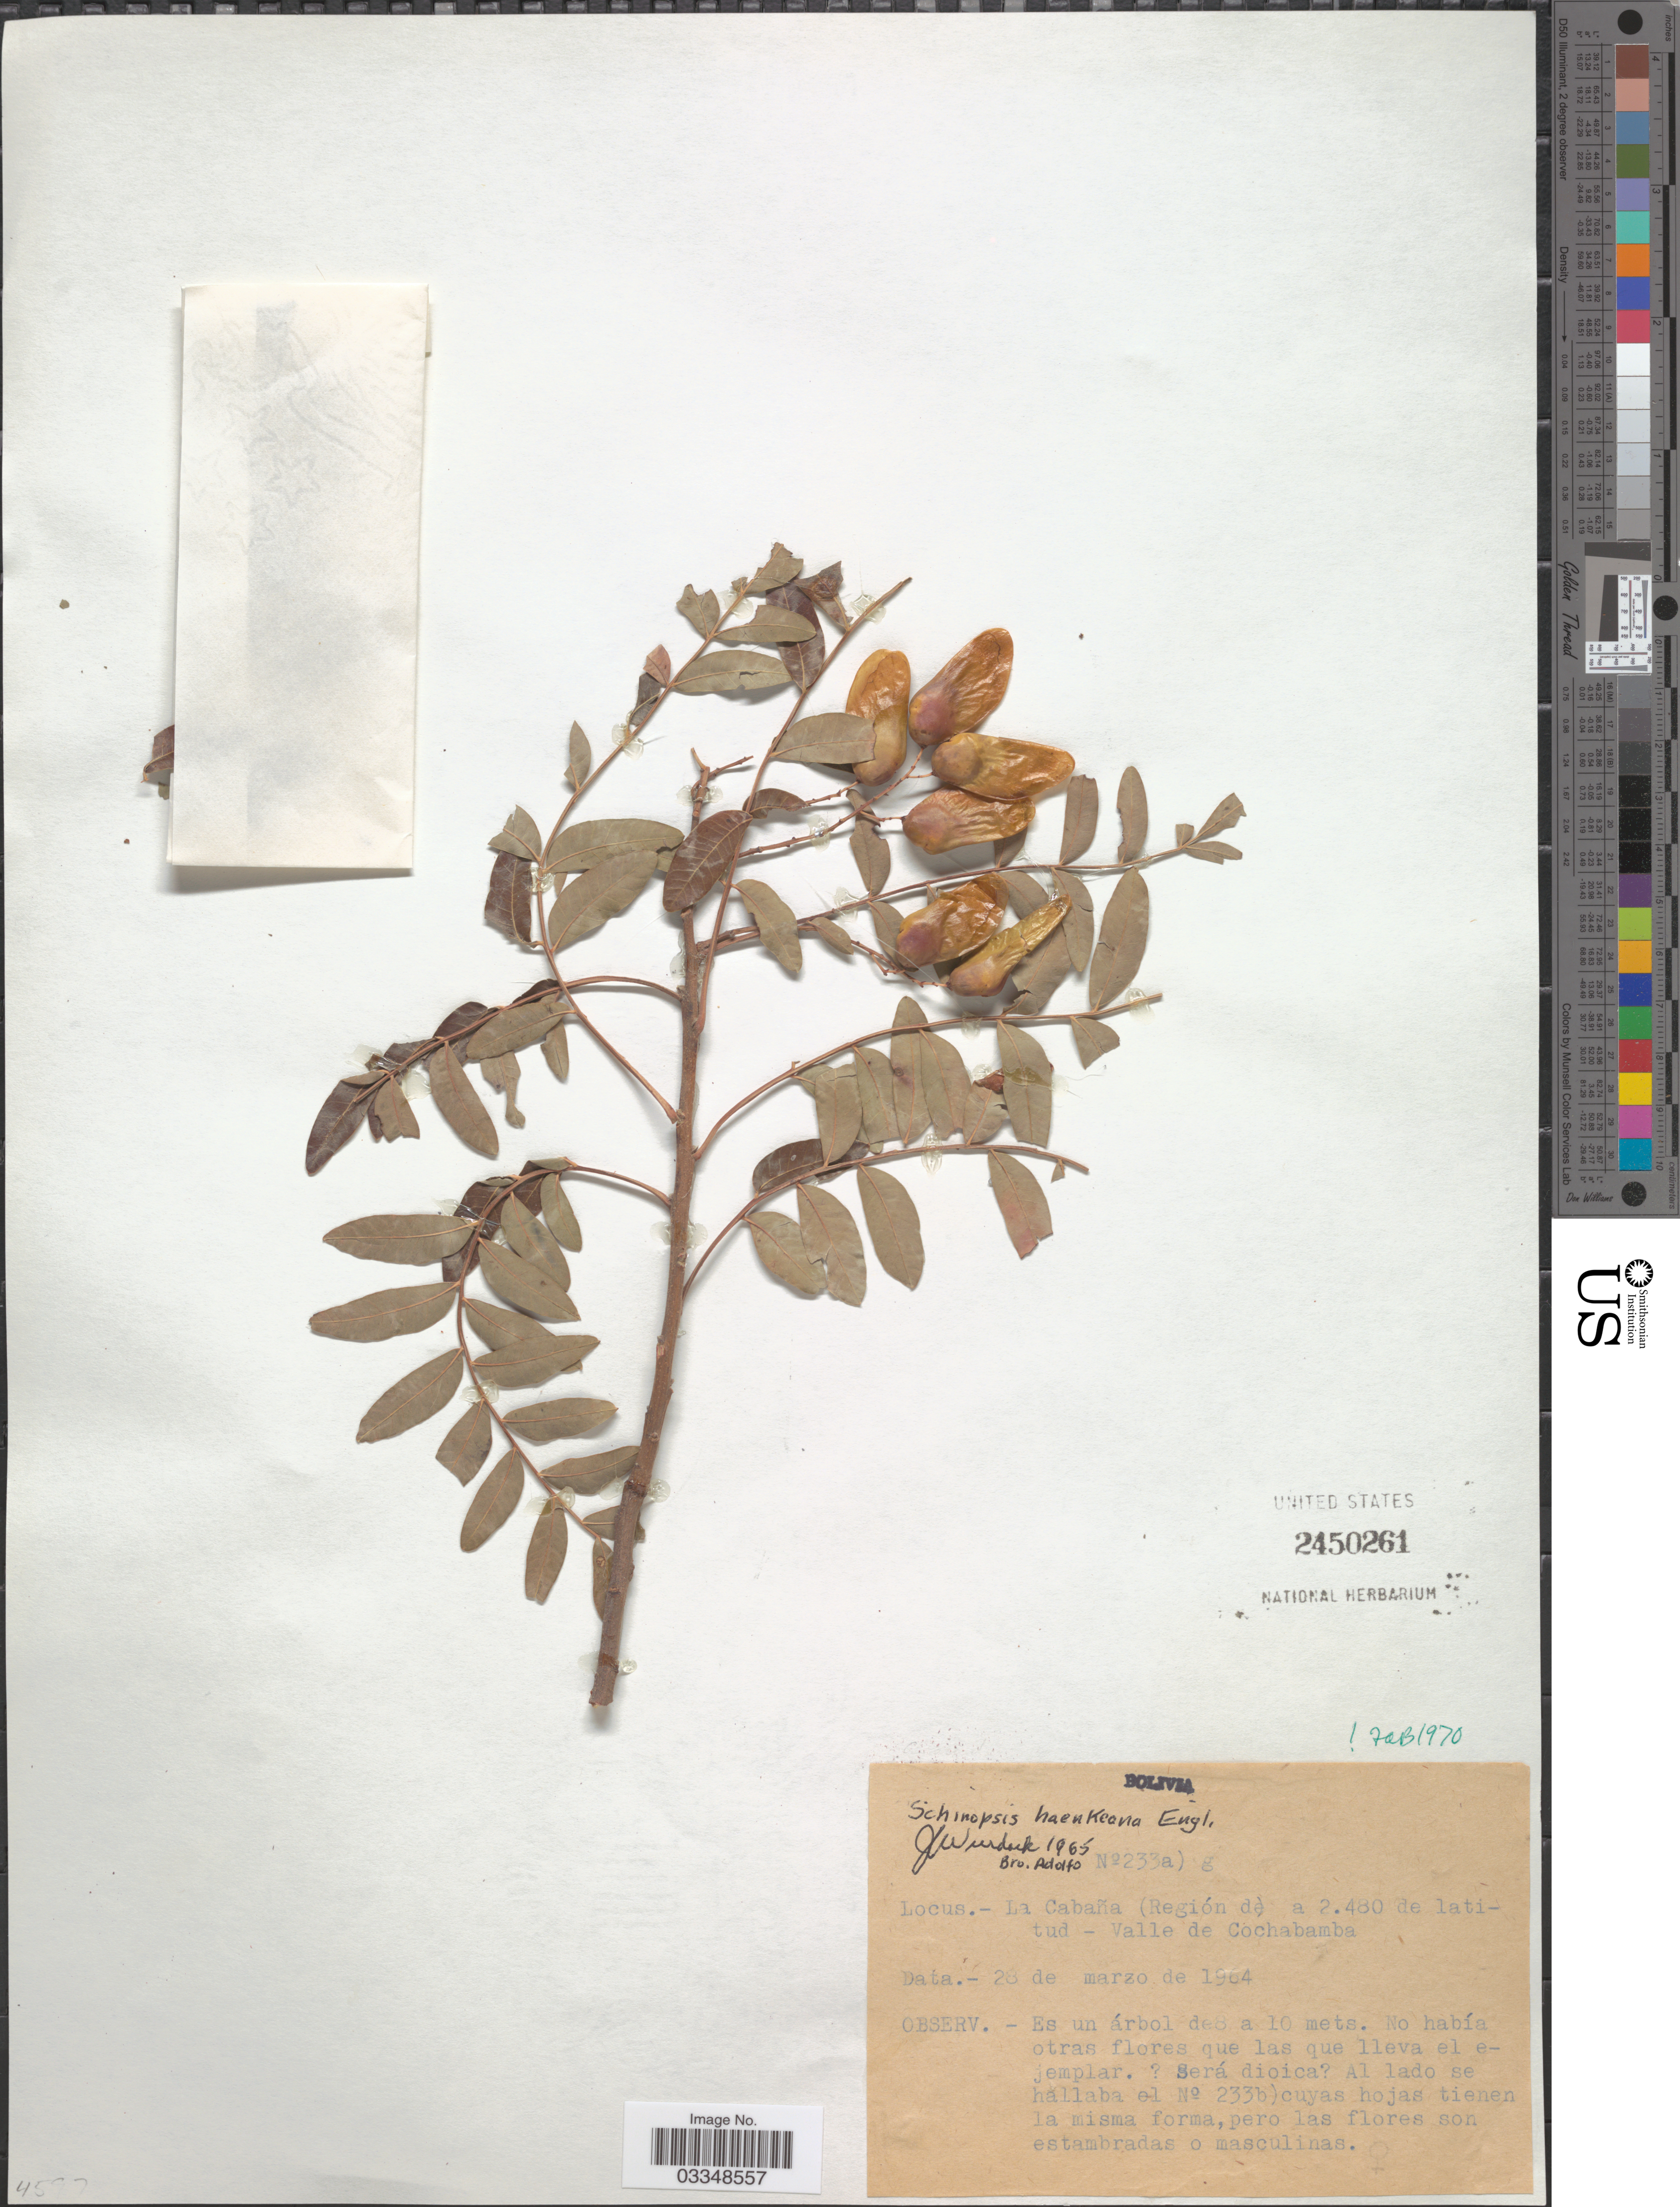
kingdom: Plantae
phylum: Tracheophyta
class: Magnoliopsida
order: Sapindales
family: Anacardiaceae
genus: Schinopsis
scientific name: Schinopsis haenkeana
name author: Engl.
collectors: Bro. Adolfo M.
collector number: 233a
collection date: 1964-03-28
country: Bolivia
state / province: Cochabamba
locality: La Cabaña (Región de). Valle de Cochabamba.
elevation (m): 2480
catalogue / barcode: US 2450261